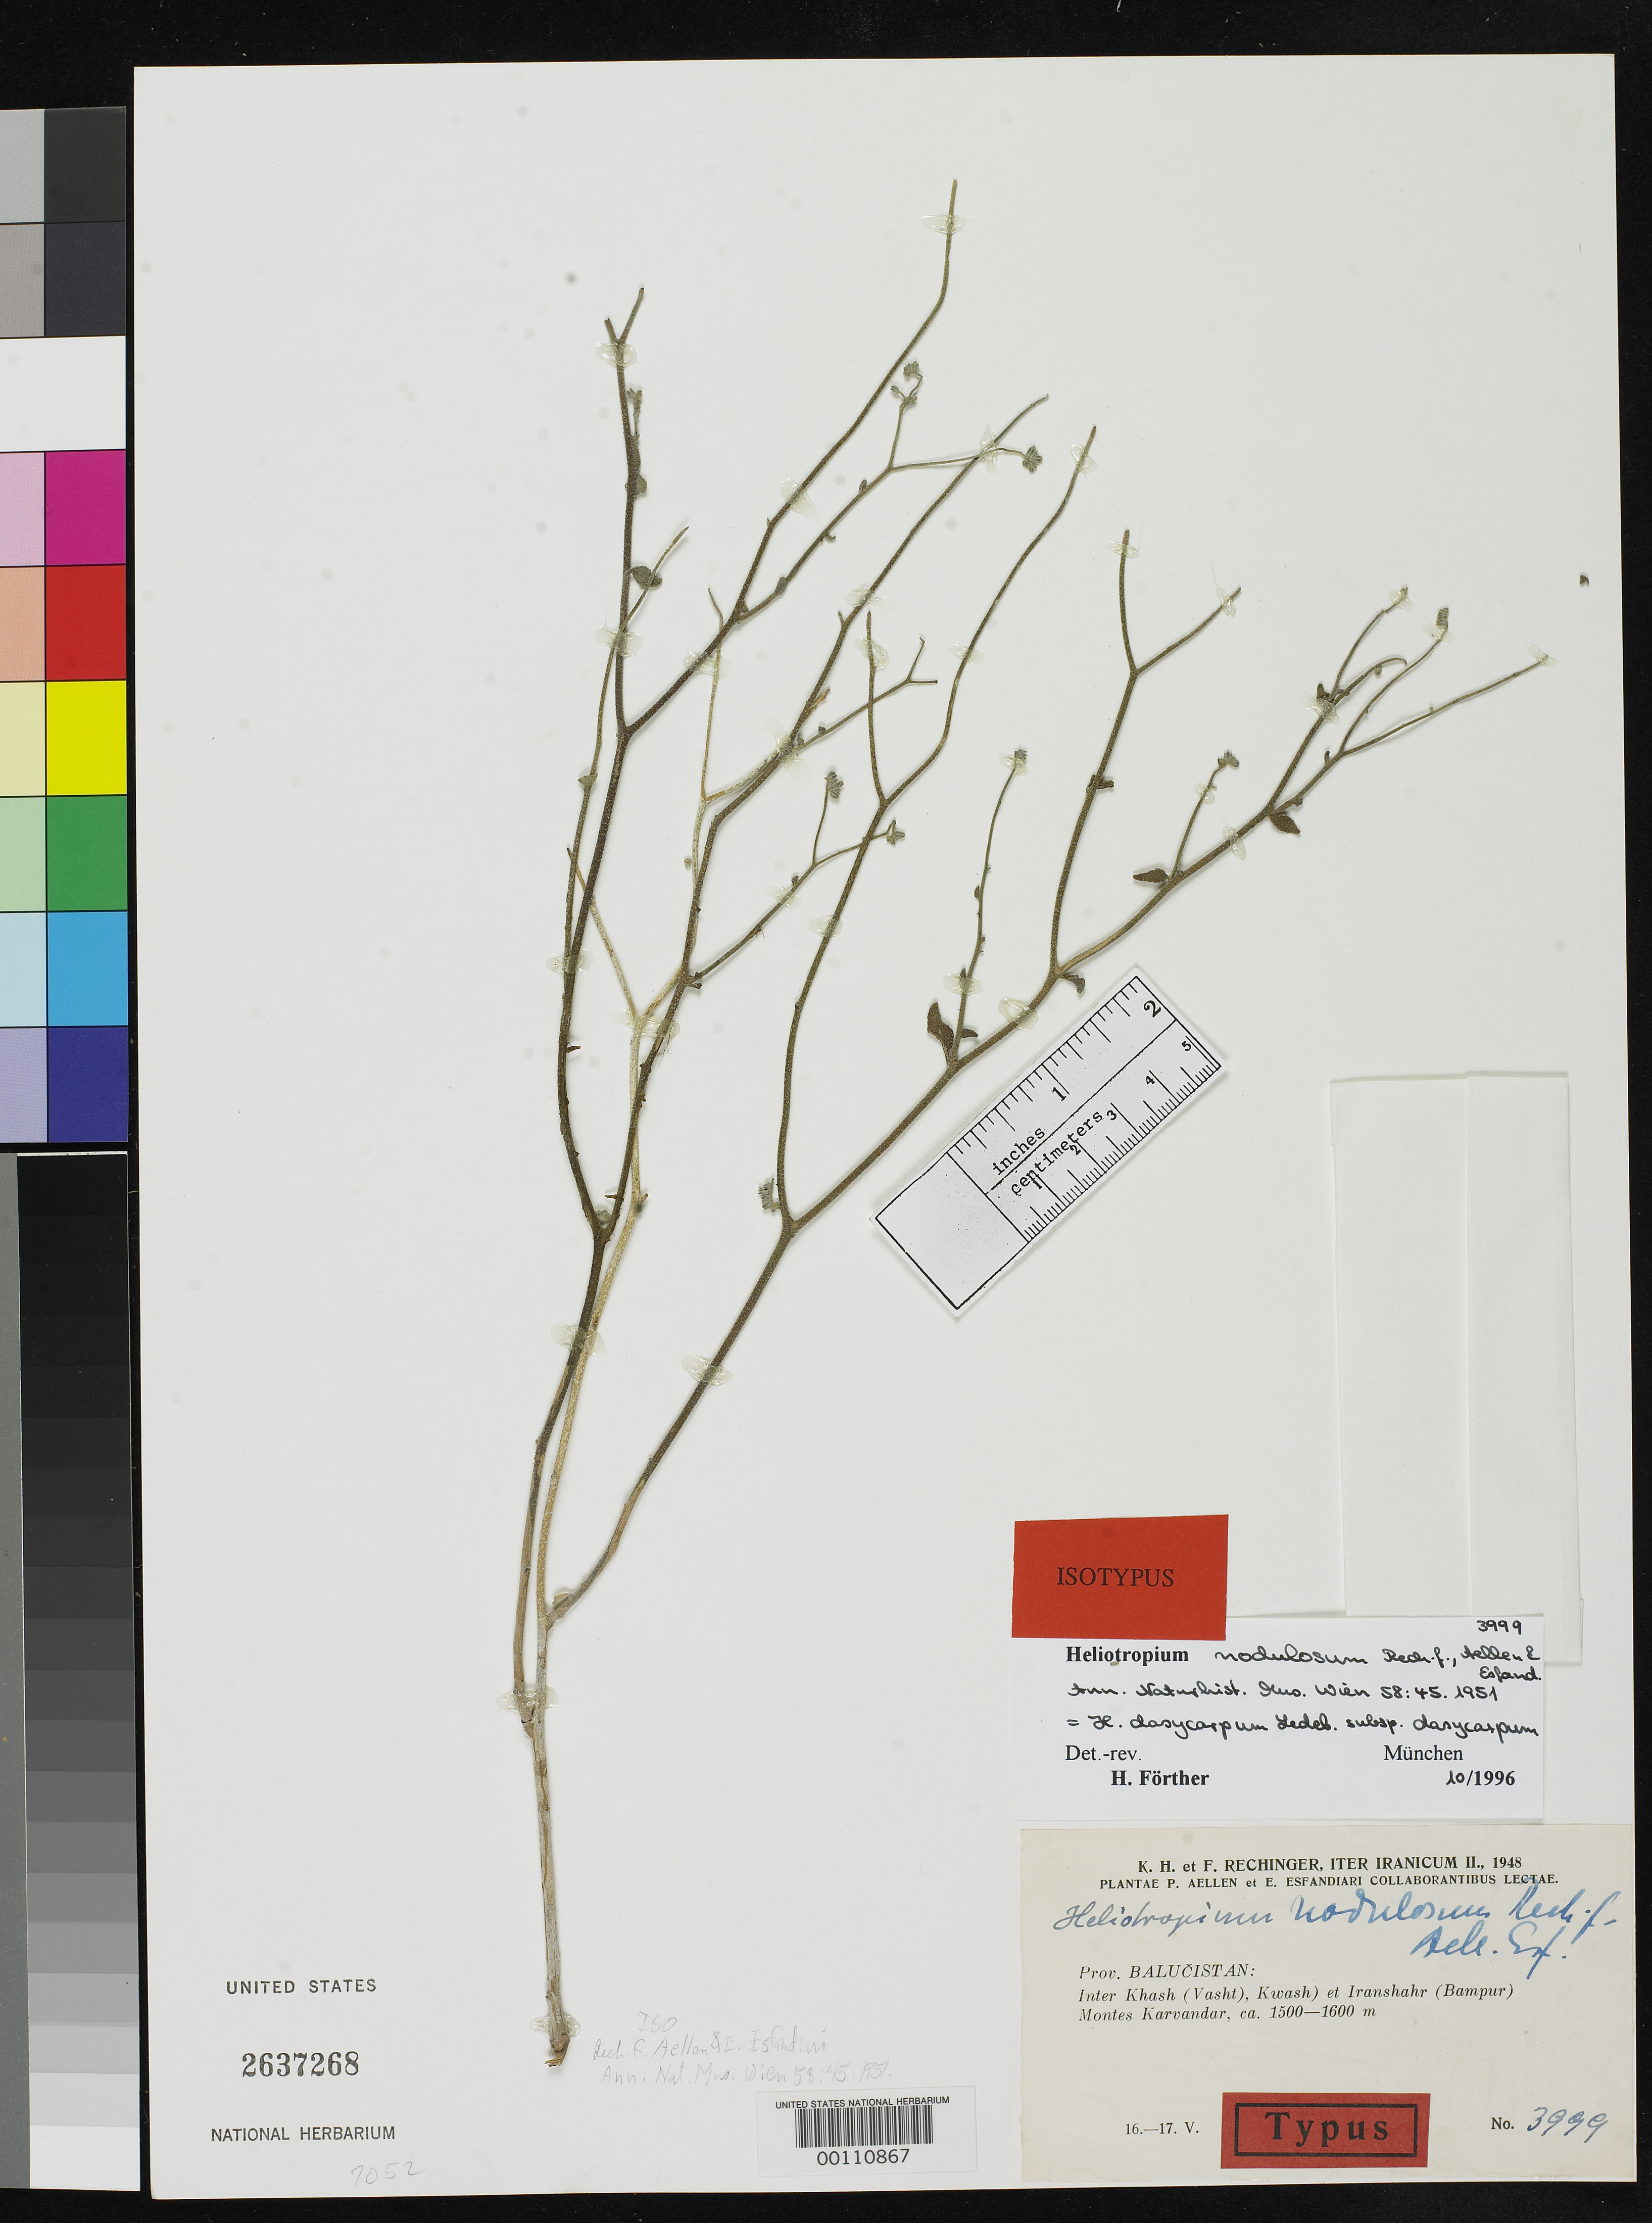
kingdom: Plantae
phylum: Tracheophyta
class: Magnoliopsida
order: Boraginales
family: Heliotropiaceae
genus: Heliotropium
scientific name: Heliotropium nodulosum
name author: Rech. f. et al.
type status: Isotype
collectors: K. H. Rechinger, F. Rechinger, P. Aellen & E. Esfandiari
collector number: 3999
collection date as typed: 16 May 1948 to 17 May 1948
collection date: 1948-05-16/1948-05-17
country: Iran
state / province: Sistan and Baluchistan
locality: Inter Khash (Vasht), Kwash & Iranshahr (Bampur), Montes Karvandar.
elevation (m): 1500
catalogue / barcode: US 2637268